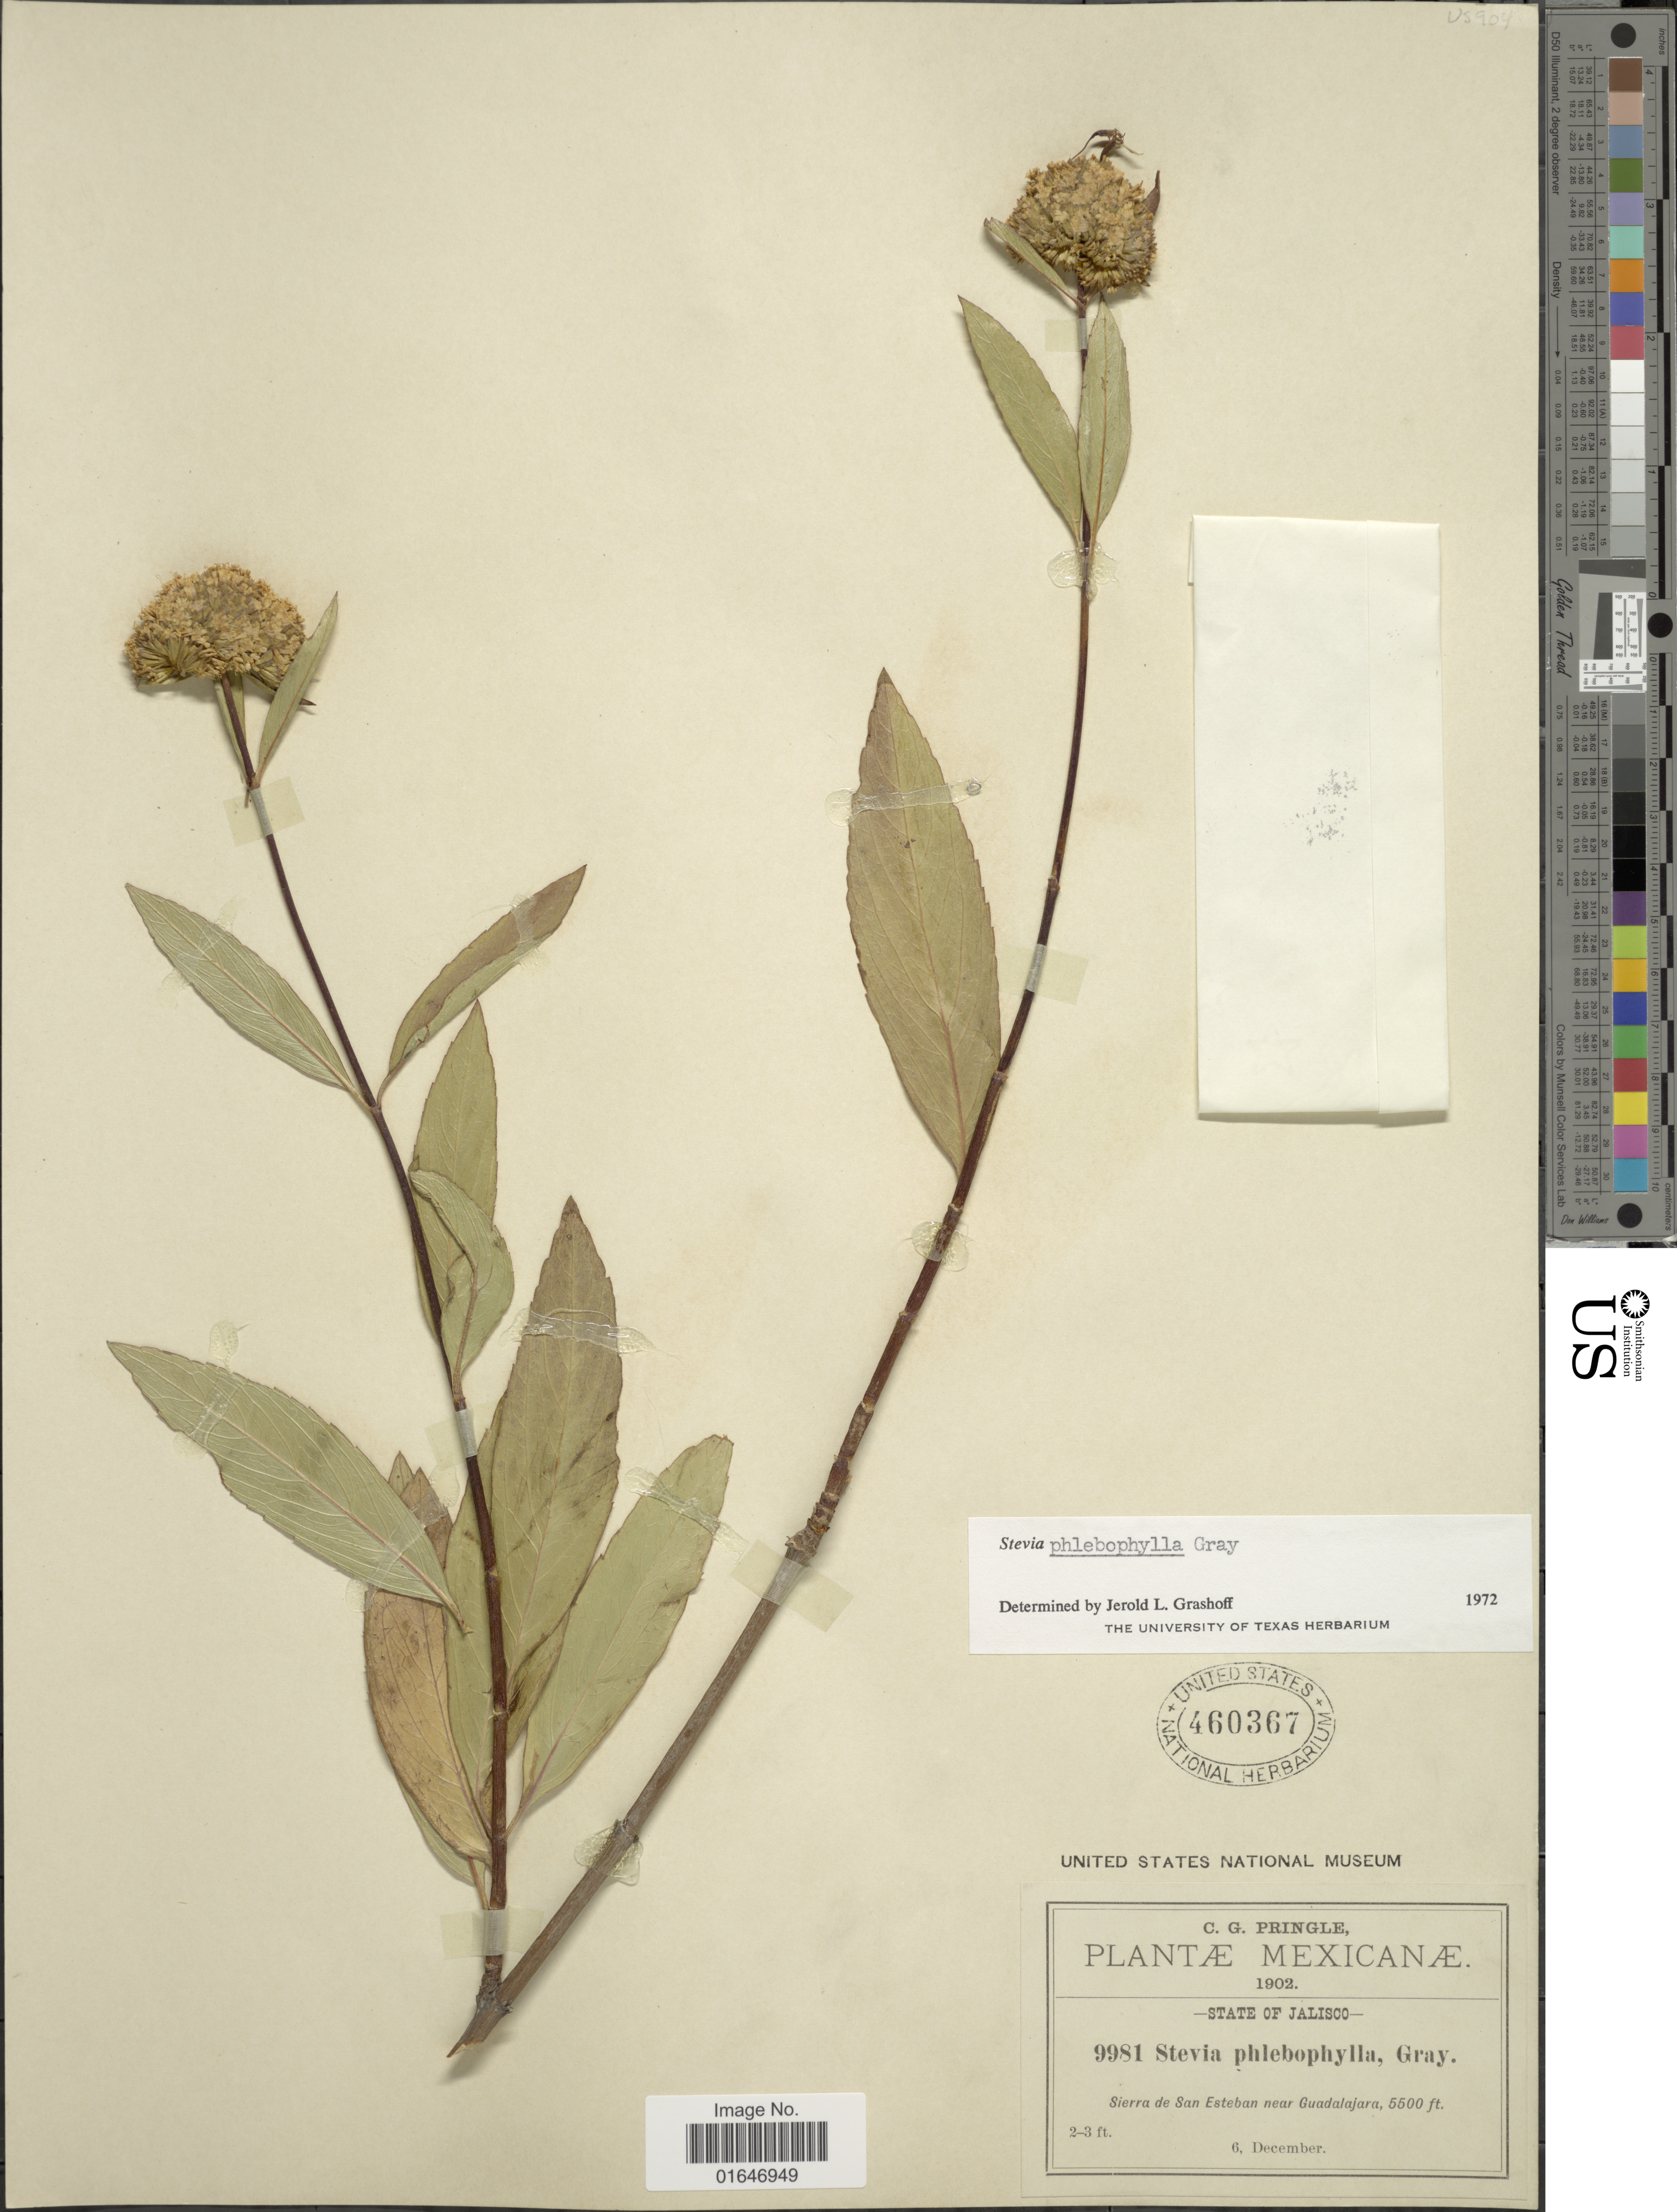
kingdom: Plantae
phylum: Tracheophyta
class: Magnoliopsida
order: Asterales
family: Asteraceae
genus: Stevia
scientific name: Stevia phlebophylla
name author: A. Gray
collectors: C. G. Pringle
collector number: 9981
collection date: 1902-12-06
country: Mexico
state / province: Jalisco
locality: Sierra de Esteban near Guadalajara.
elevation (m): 1676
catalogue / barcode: US 460367